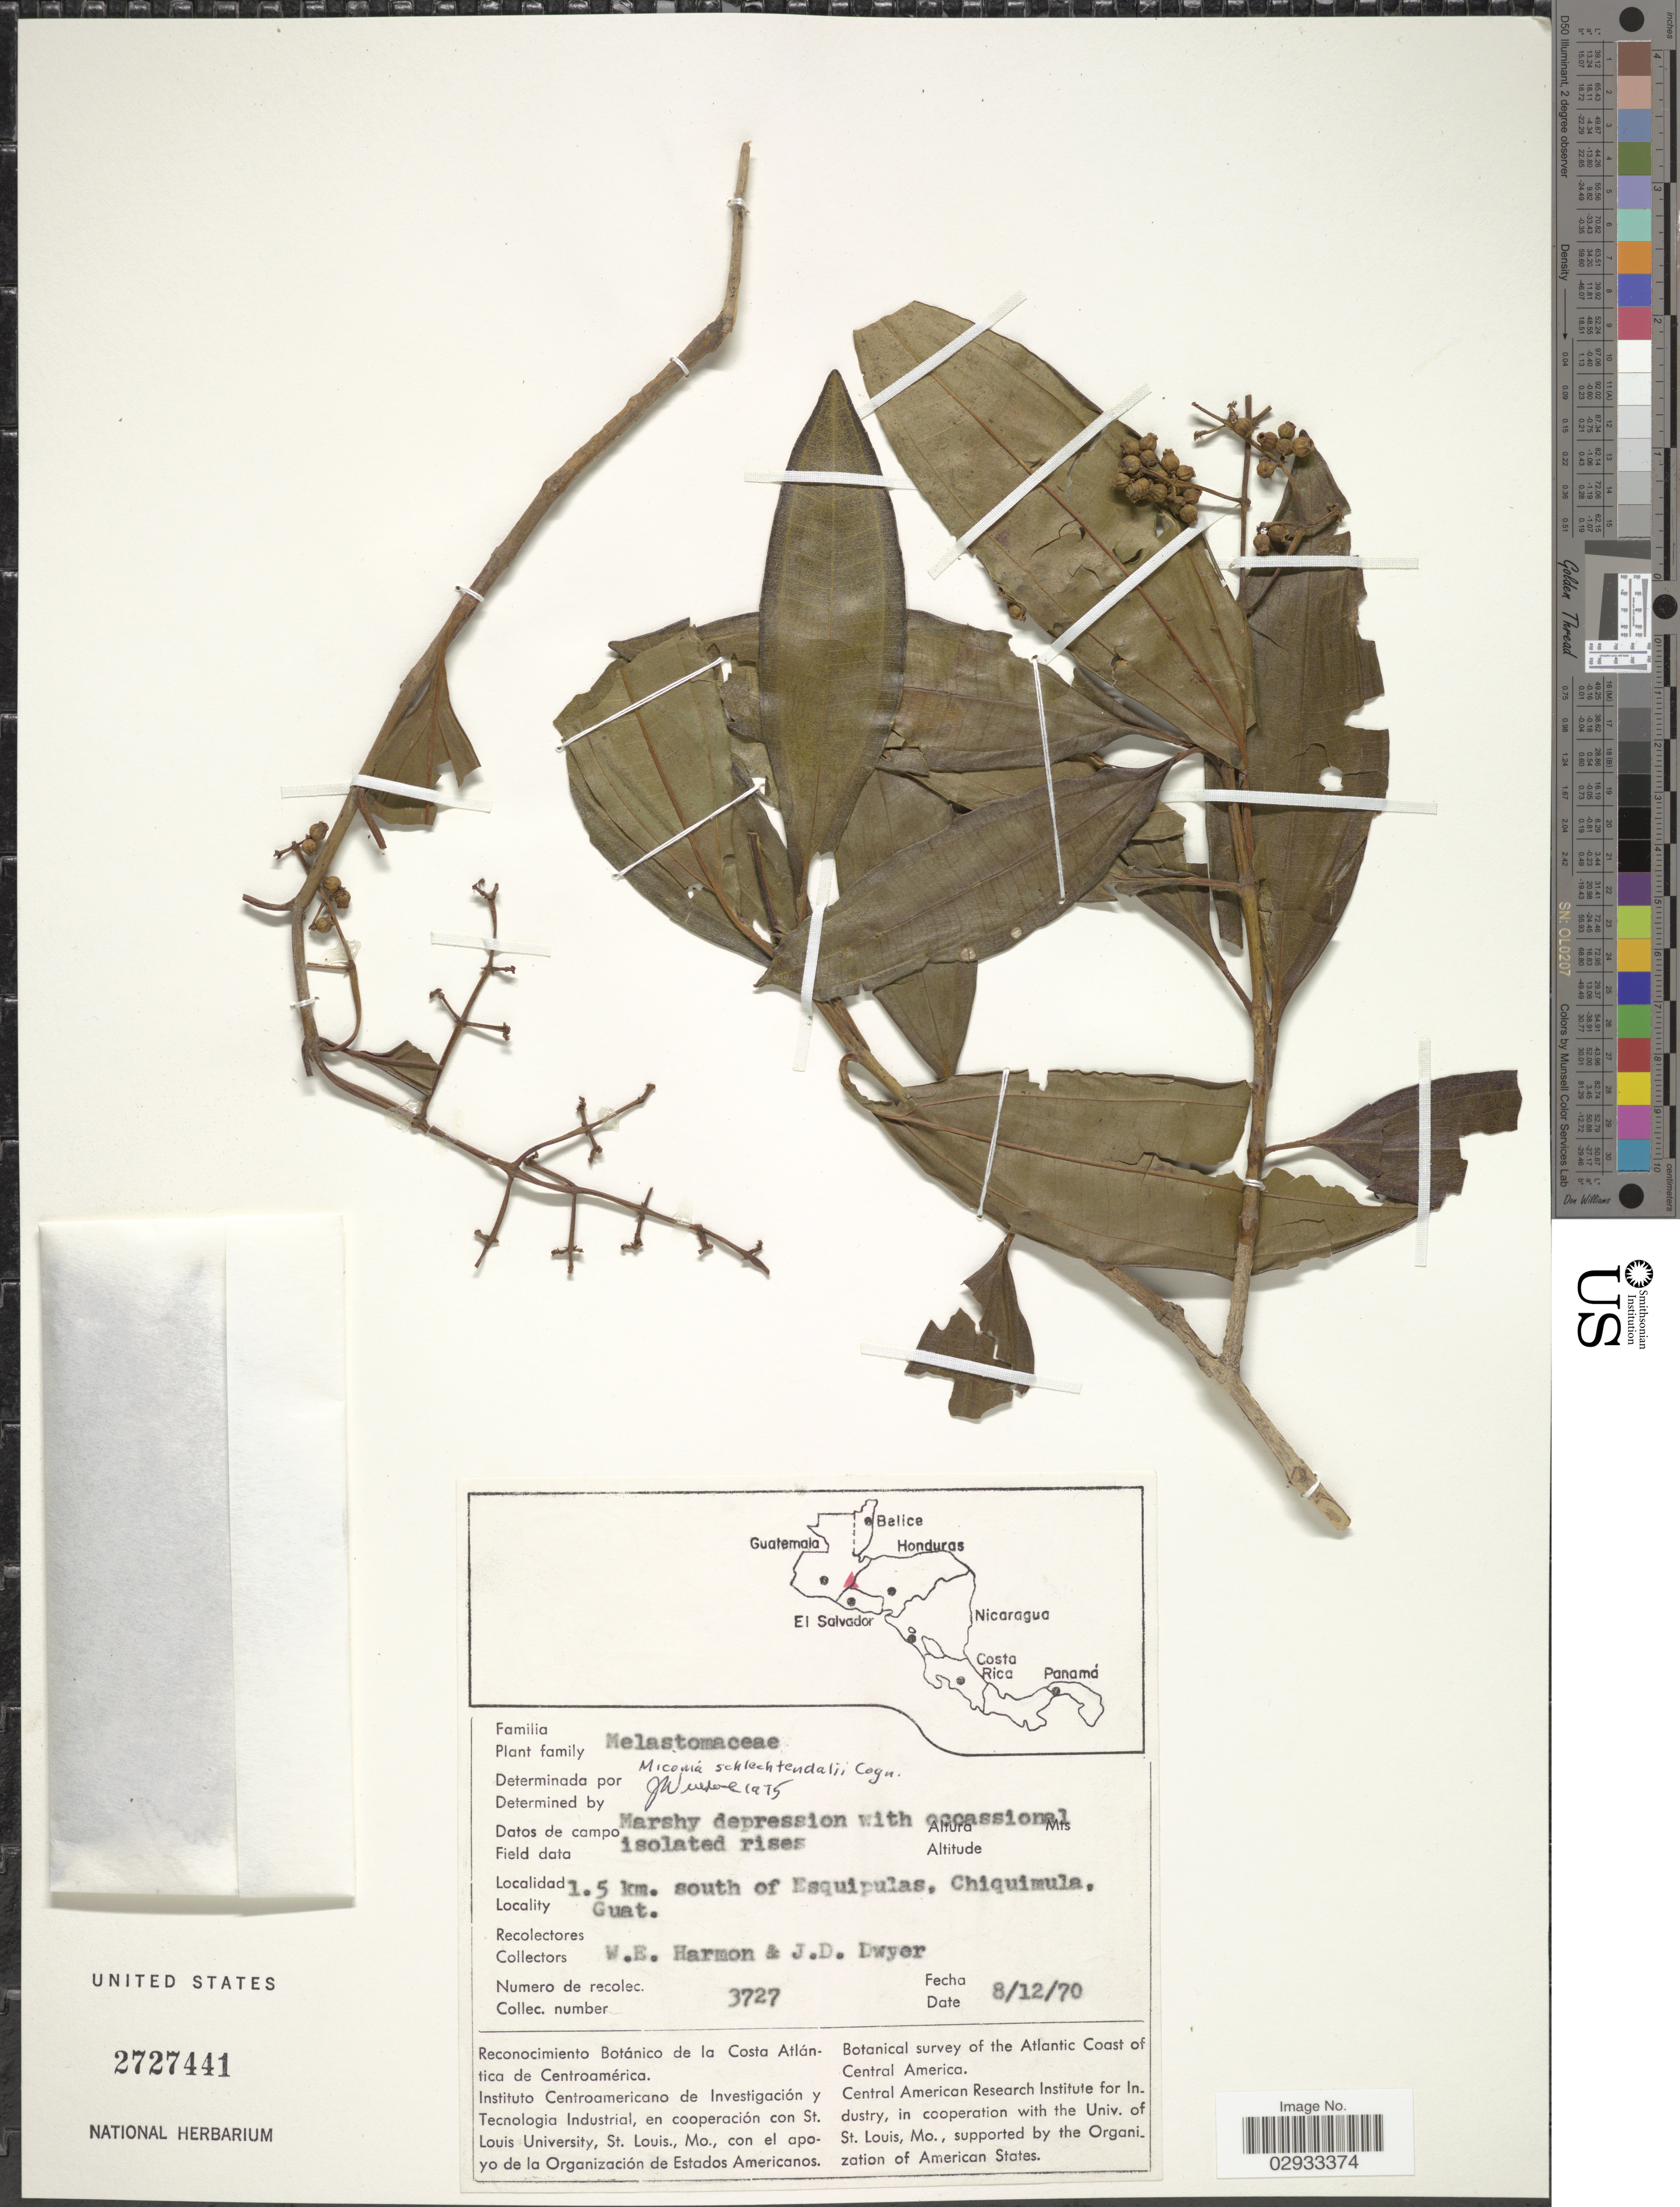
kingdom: Plantae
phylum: Tracheophyta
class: Magnoliopsida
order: Myrtales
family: Melastomataceae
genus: Miconia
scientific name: Miconia schlechtendalii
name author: Cogn. in DC.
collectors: W. E. Harmon & J. D. Dwyer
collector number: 3727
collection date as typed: Transcribed d/m/y: 8/12/70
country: Guatemala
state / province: Chiquimula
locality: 1.5 km. south of Esquipulas, Guat.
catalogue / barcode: US 2727441